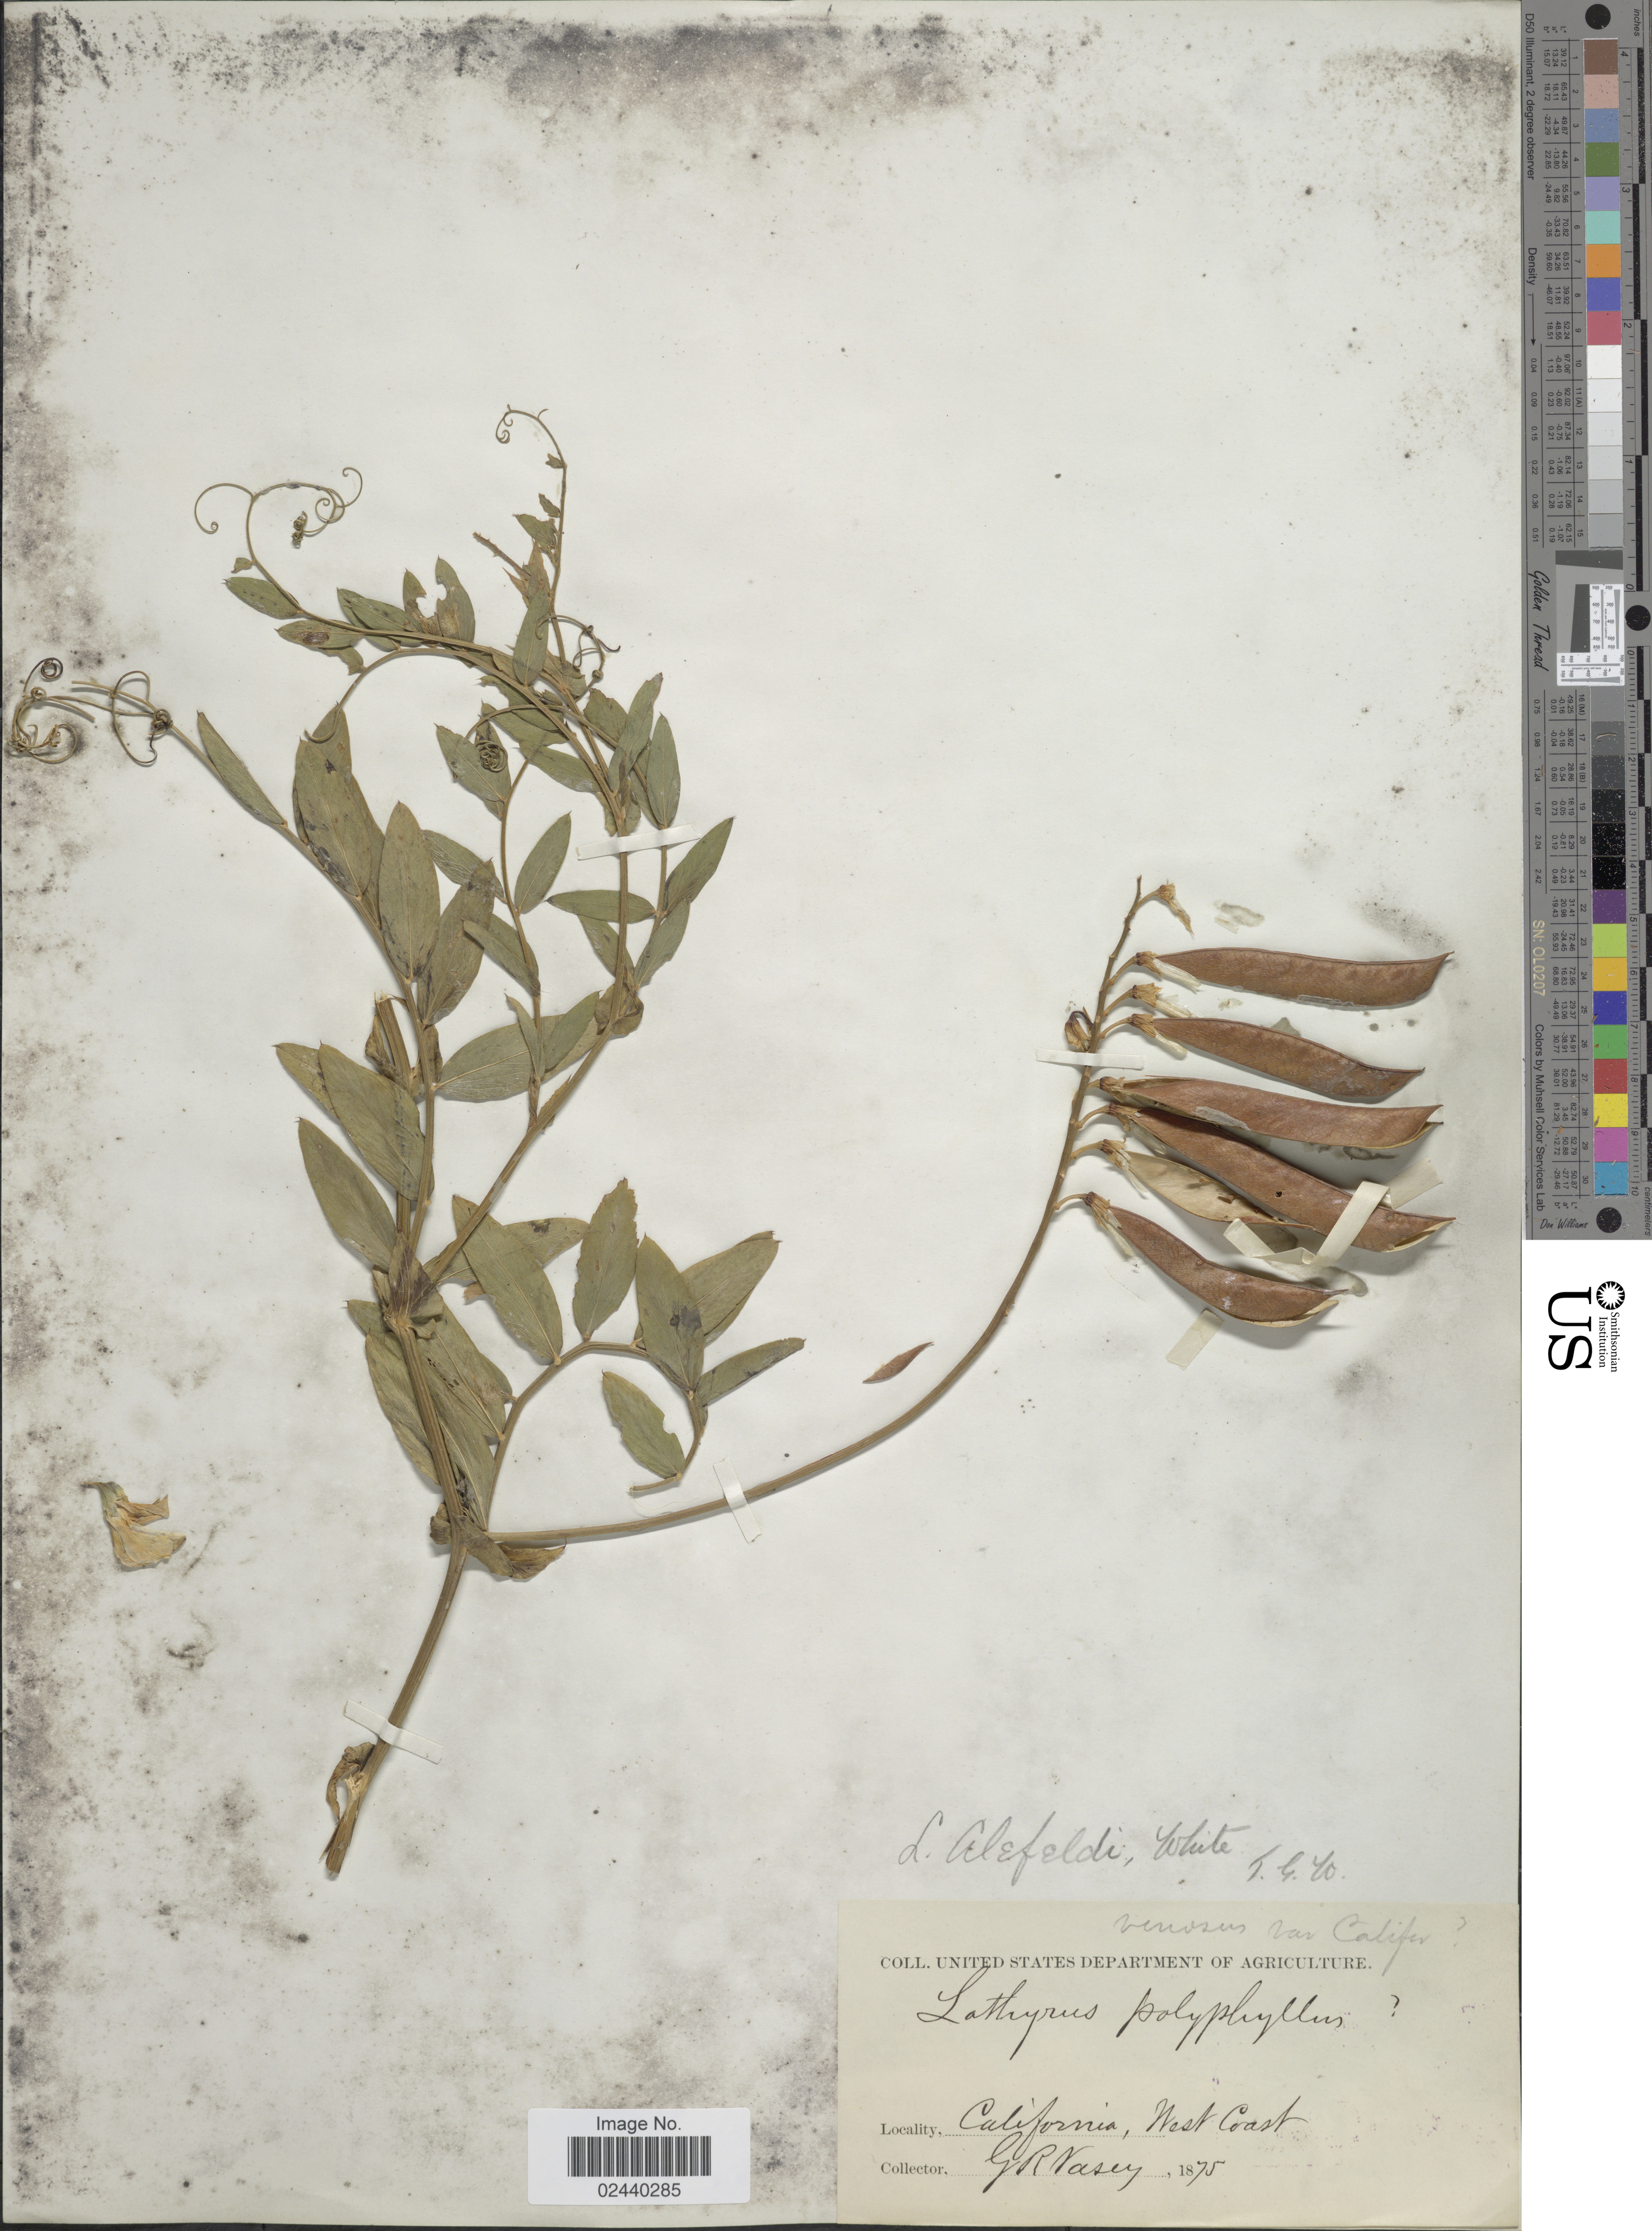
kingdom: Plantae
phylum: Tracheophyta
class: Magnoliopsida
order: Fabales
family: Fabaceae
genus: Lathyrus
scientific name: Lathyrus alefeldii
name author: T.G. White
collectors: G. R. Vasey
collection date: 1875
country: United States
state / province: California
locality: West Coast.